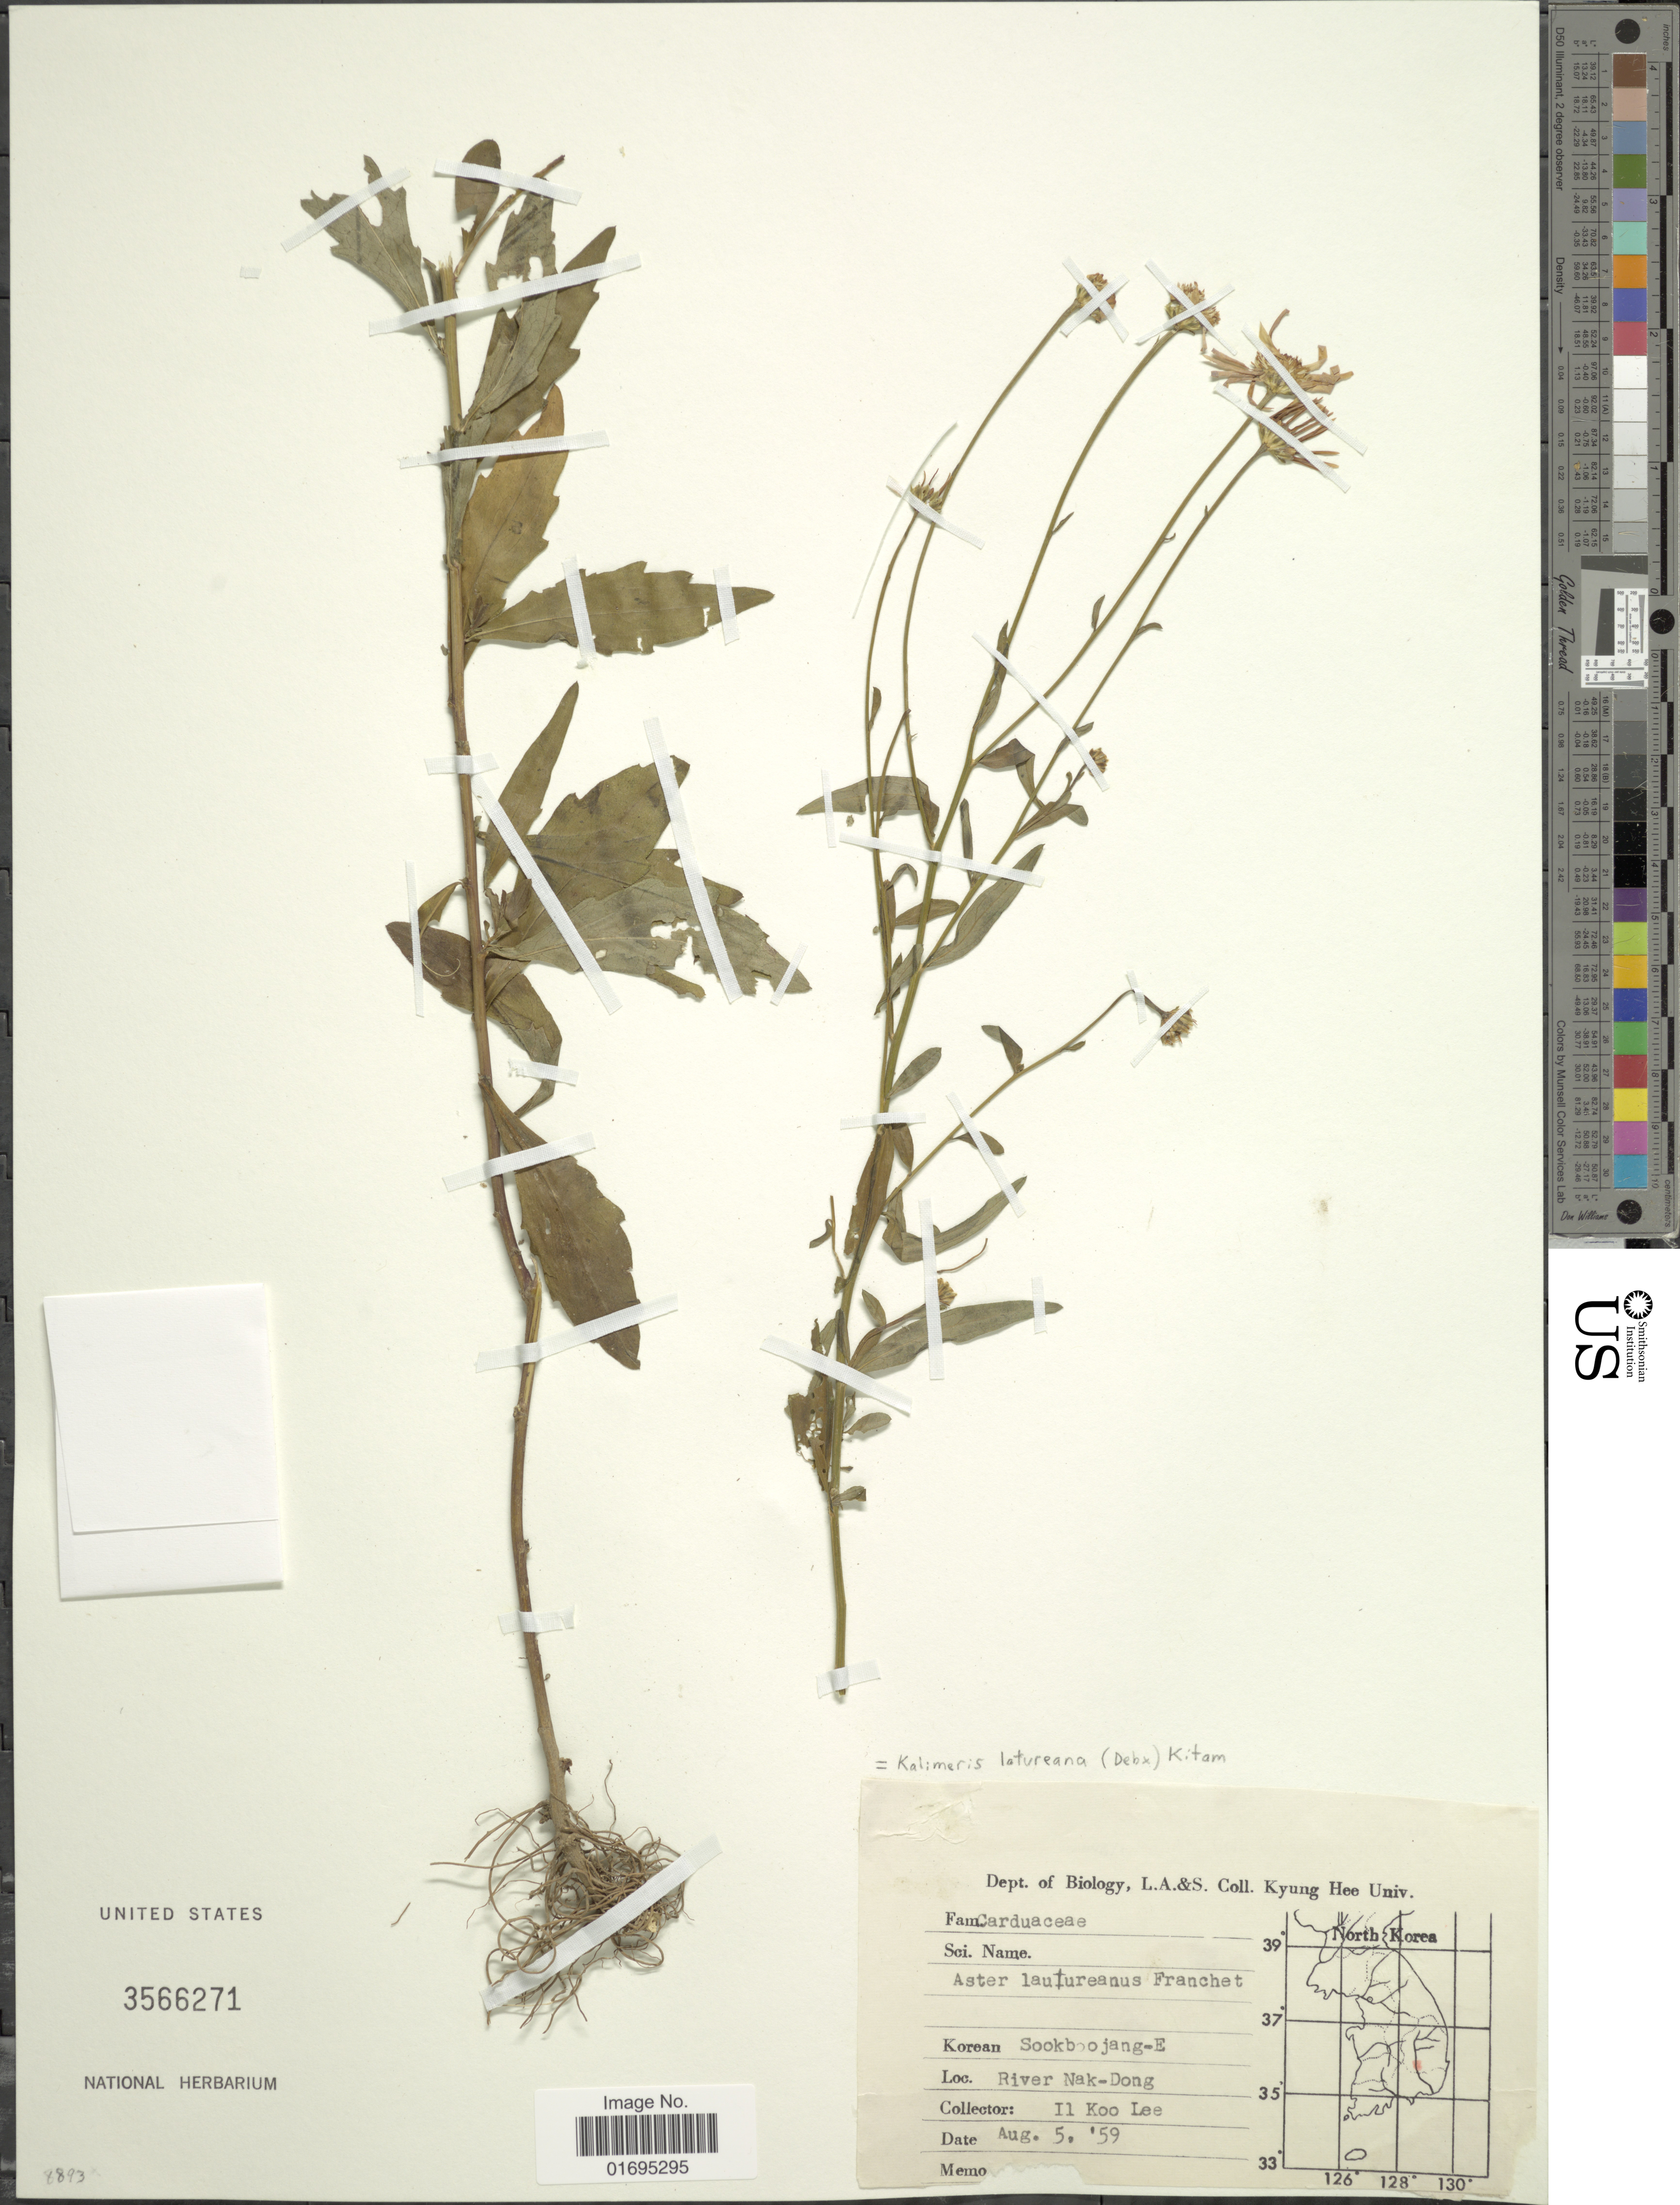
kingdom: Plantae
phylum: Tracheophyta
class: Magnoliopsida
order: Asterales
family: Asteraceae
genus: Kalimeris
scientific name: Kalimeris lautureana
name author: (Debeaux) Kitam.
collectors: I. Lee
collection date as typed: Transcribed d/m/y: 5/8/59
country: South Korea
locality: Sookboojang-E, River Nak-Dong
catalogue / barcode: US 3566271